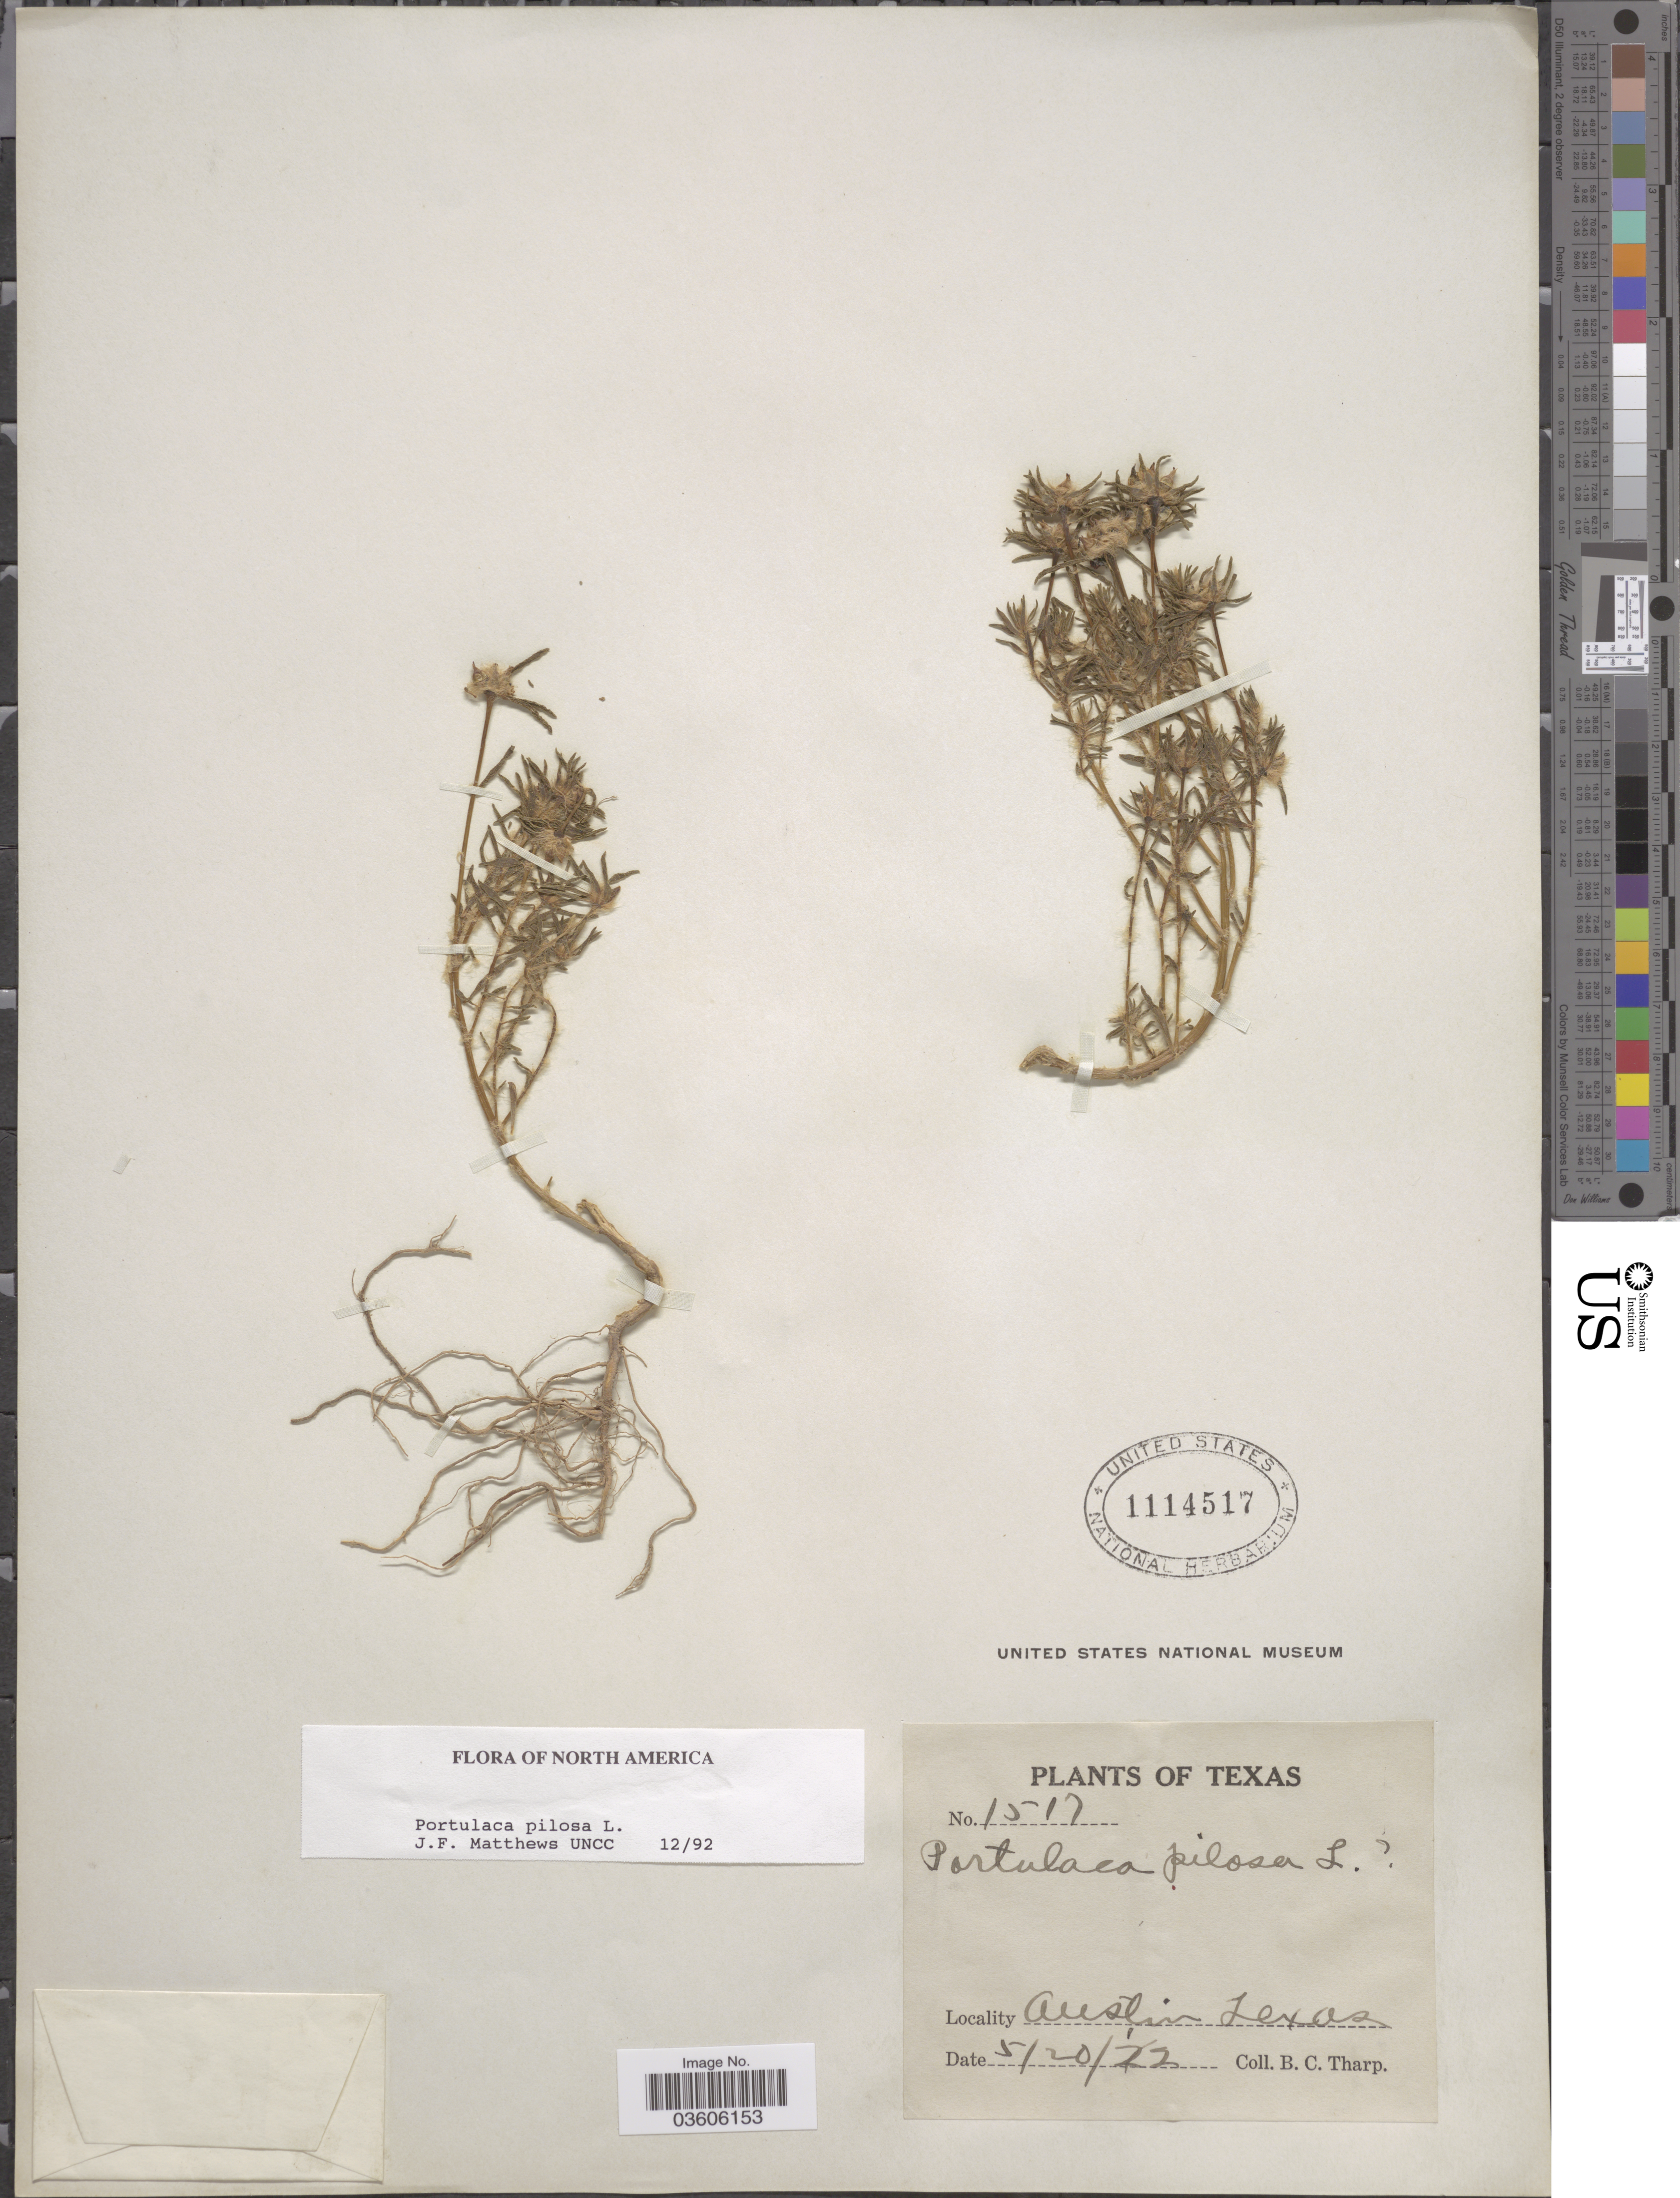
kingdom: Plantae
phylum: Tracheophyta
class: Magnoliopsida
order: Caryophyllales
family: Portulacaceae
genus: Portulaca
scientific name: Portulaca pilosa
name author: L.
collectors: B. C. Tharp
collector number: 1517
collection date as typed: Transcribed d/m/y: 20/5/22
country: United States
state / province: Texas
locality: Austin.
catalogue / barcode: US 1114517